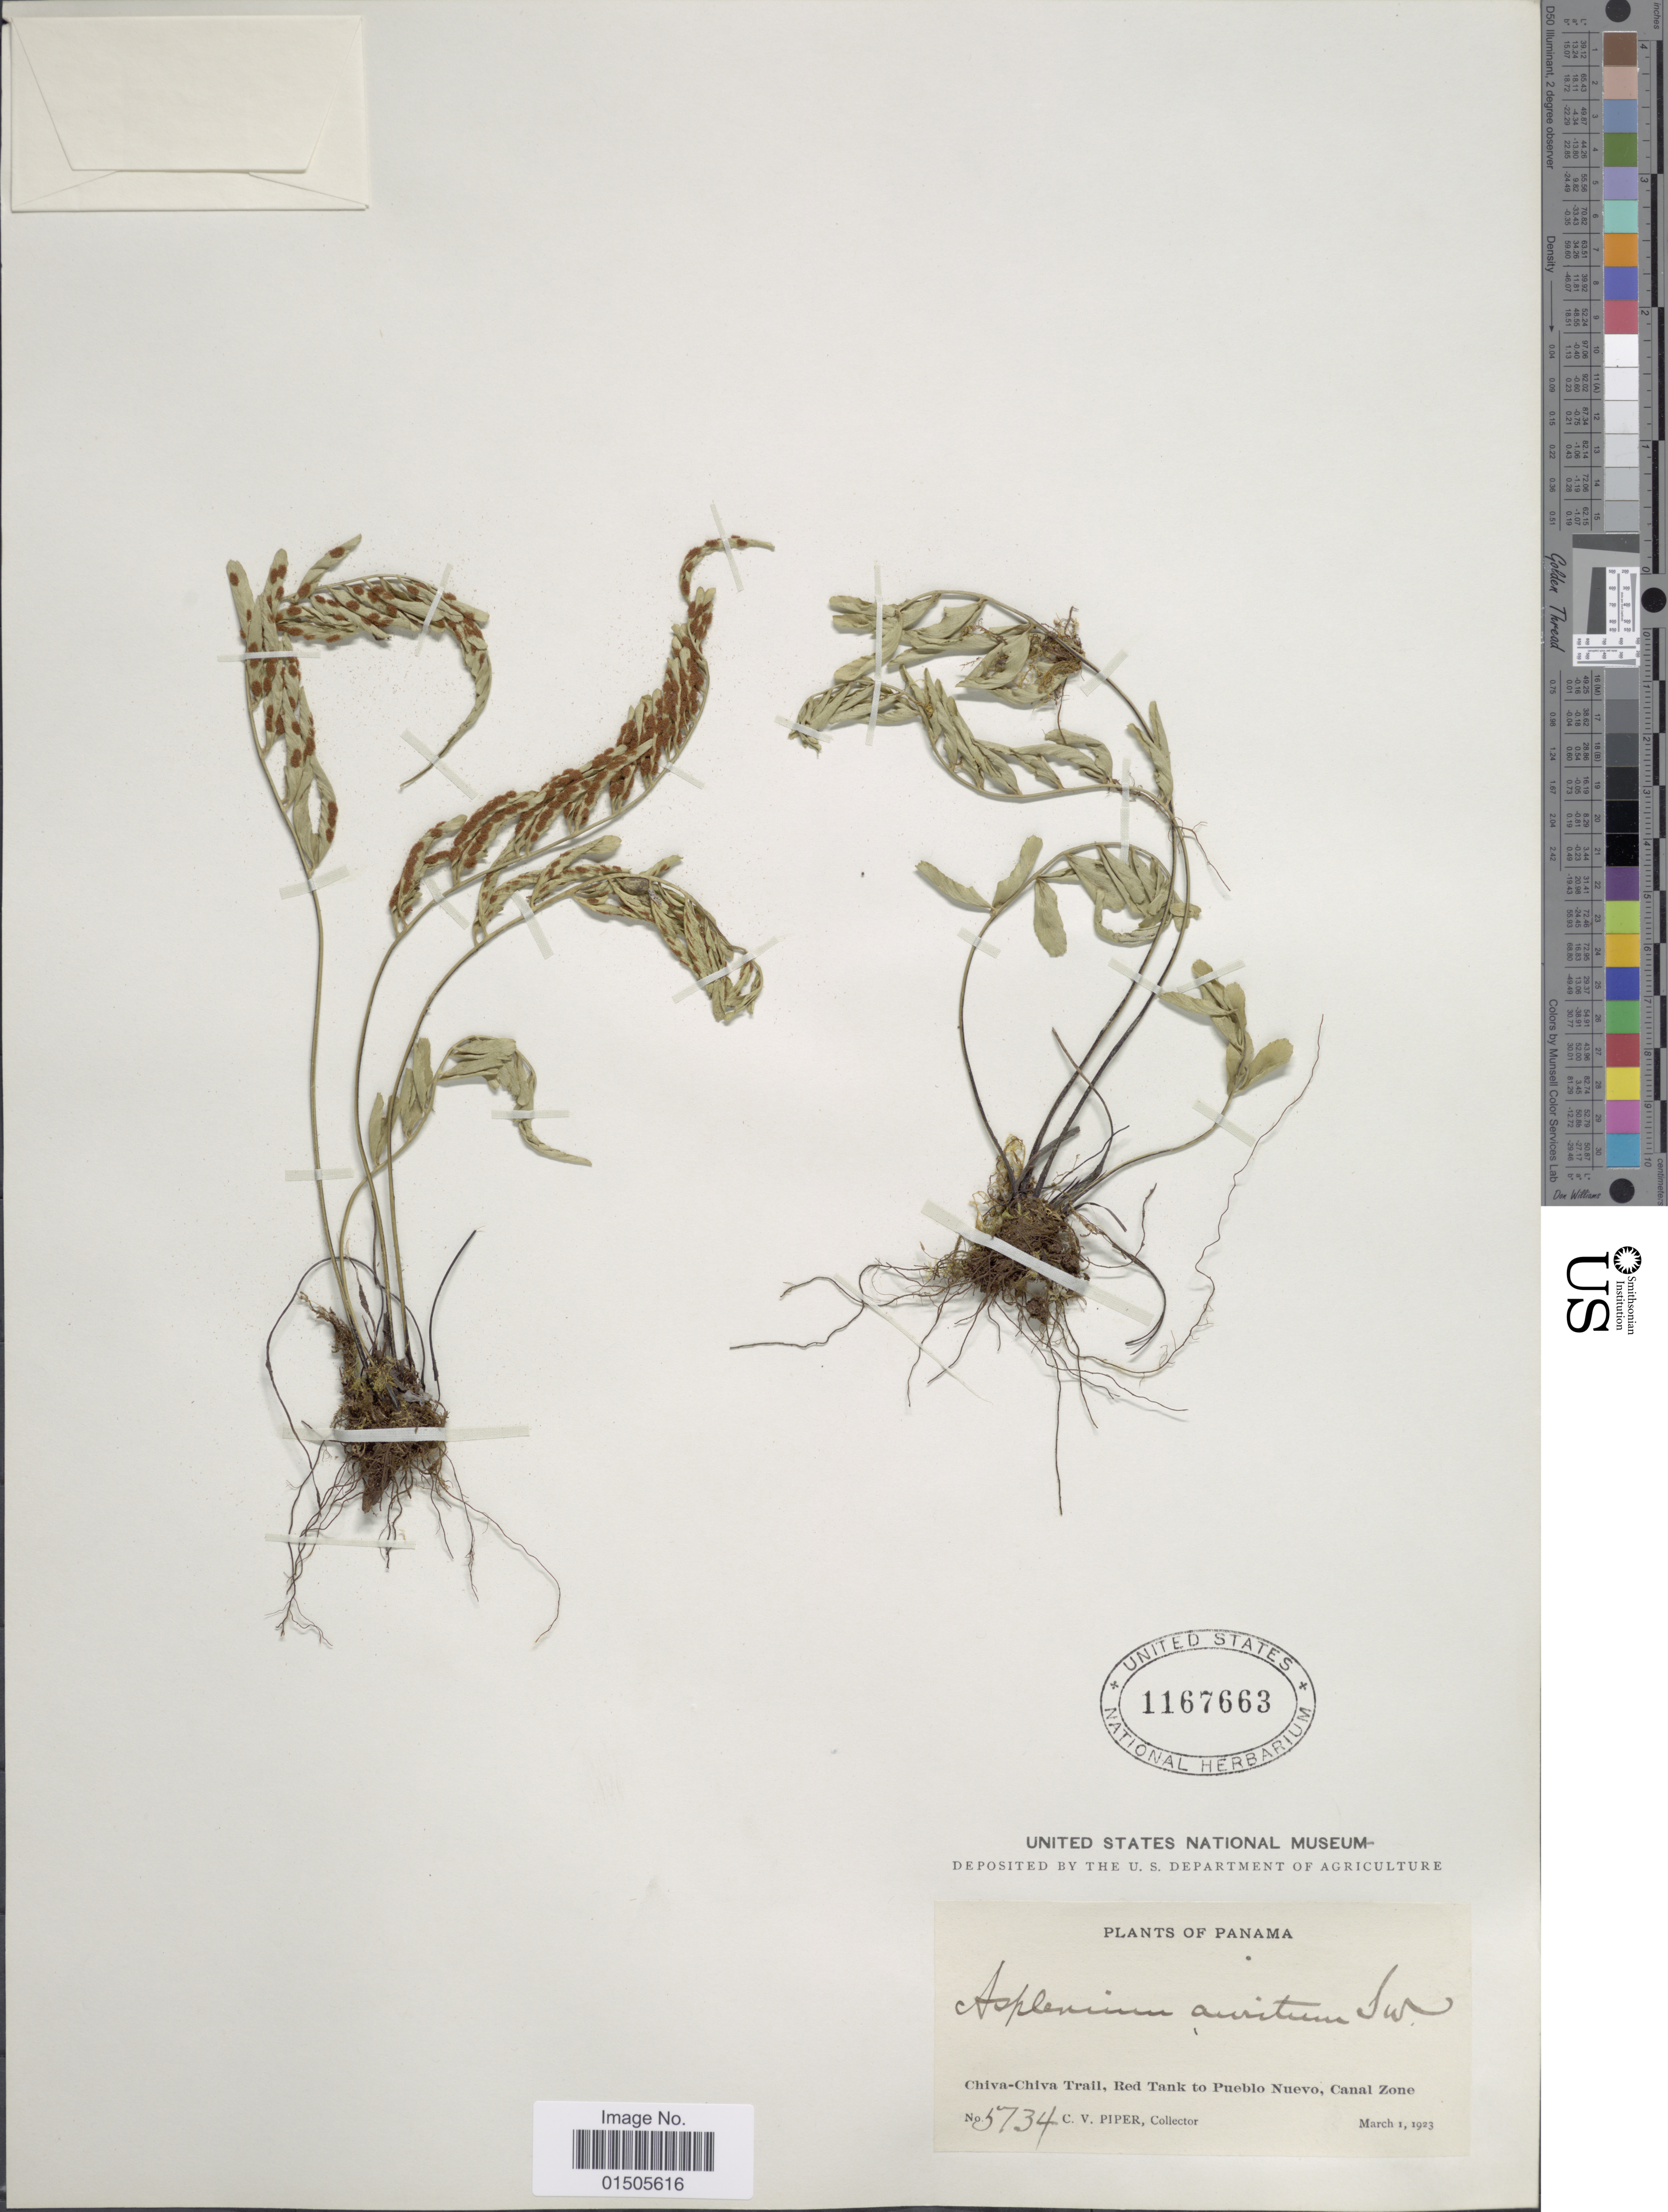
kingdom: Plantae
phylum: Tracheophyta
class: Polypodiopsida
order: Polypodiales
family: Aspleniaceae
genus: Asplenium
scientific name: Asplenium auritum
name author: Sw.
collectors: C. V. Piper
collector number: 5734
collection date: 1923-03-01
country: Panama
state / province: Colón / Panamá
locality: Chi-Chiva Trail, Red Tank to Pueblo Nuevo, Canal Zone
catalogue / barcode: US 1167663